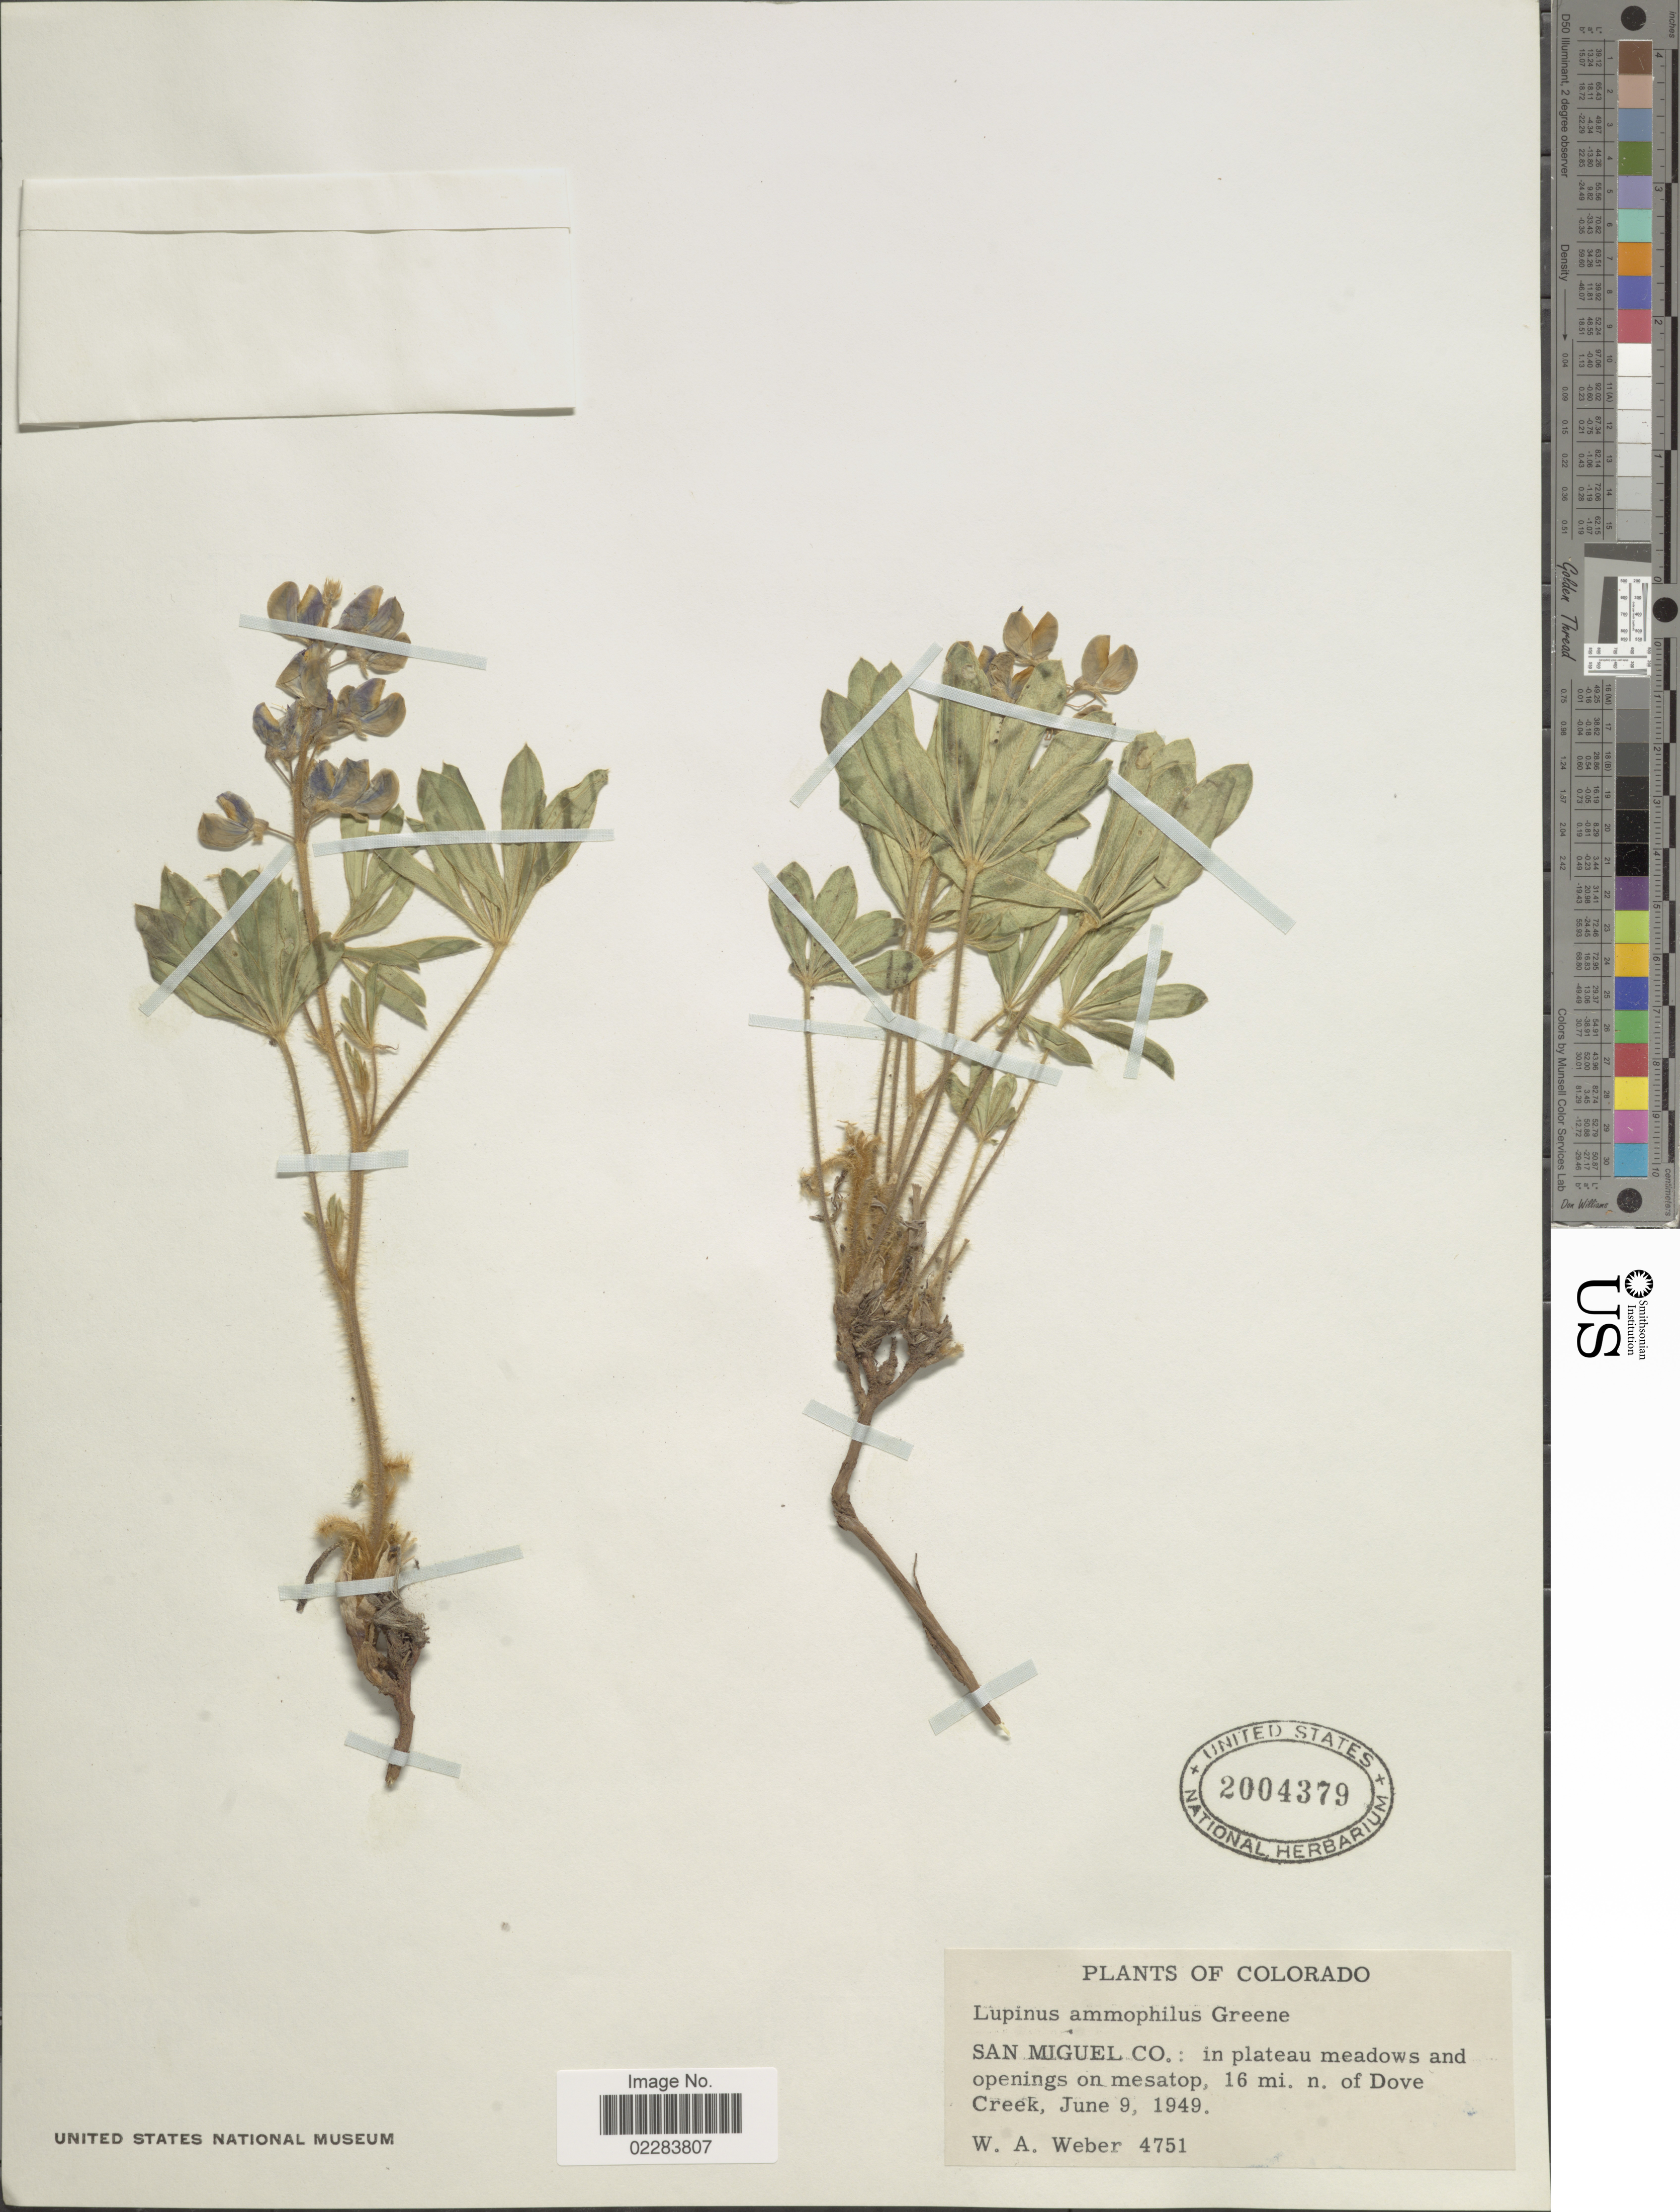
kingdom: Plantae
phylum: Tracheophyta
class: Magnoliopsida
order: Fabales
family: Fabaceae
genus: Lupinus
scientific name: Lupinus ammophilus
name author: Greene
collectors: W. A. Weber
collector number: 4751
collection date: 1949-06-09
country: United States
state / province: Colorado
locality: San Miguel Co.: in plateau meadows and openings on mesatop, 16 mi. n, of Dove Creek.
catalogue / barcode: US 2004379